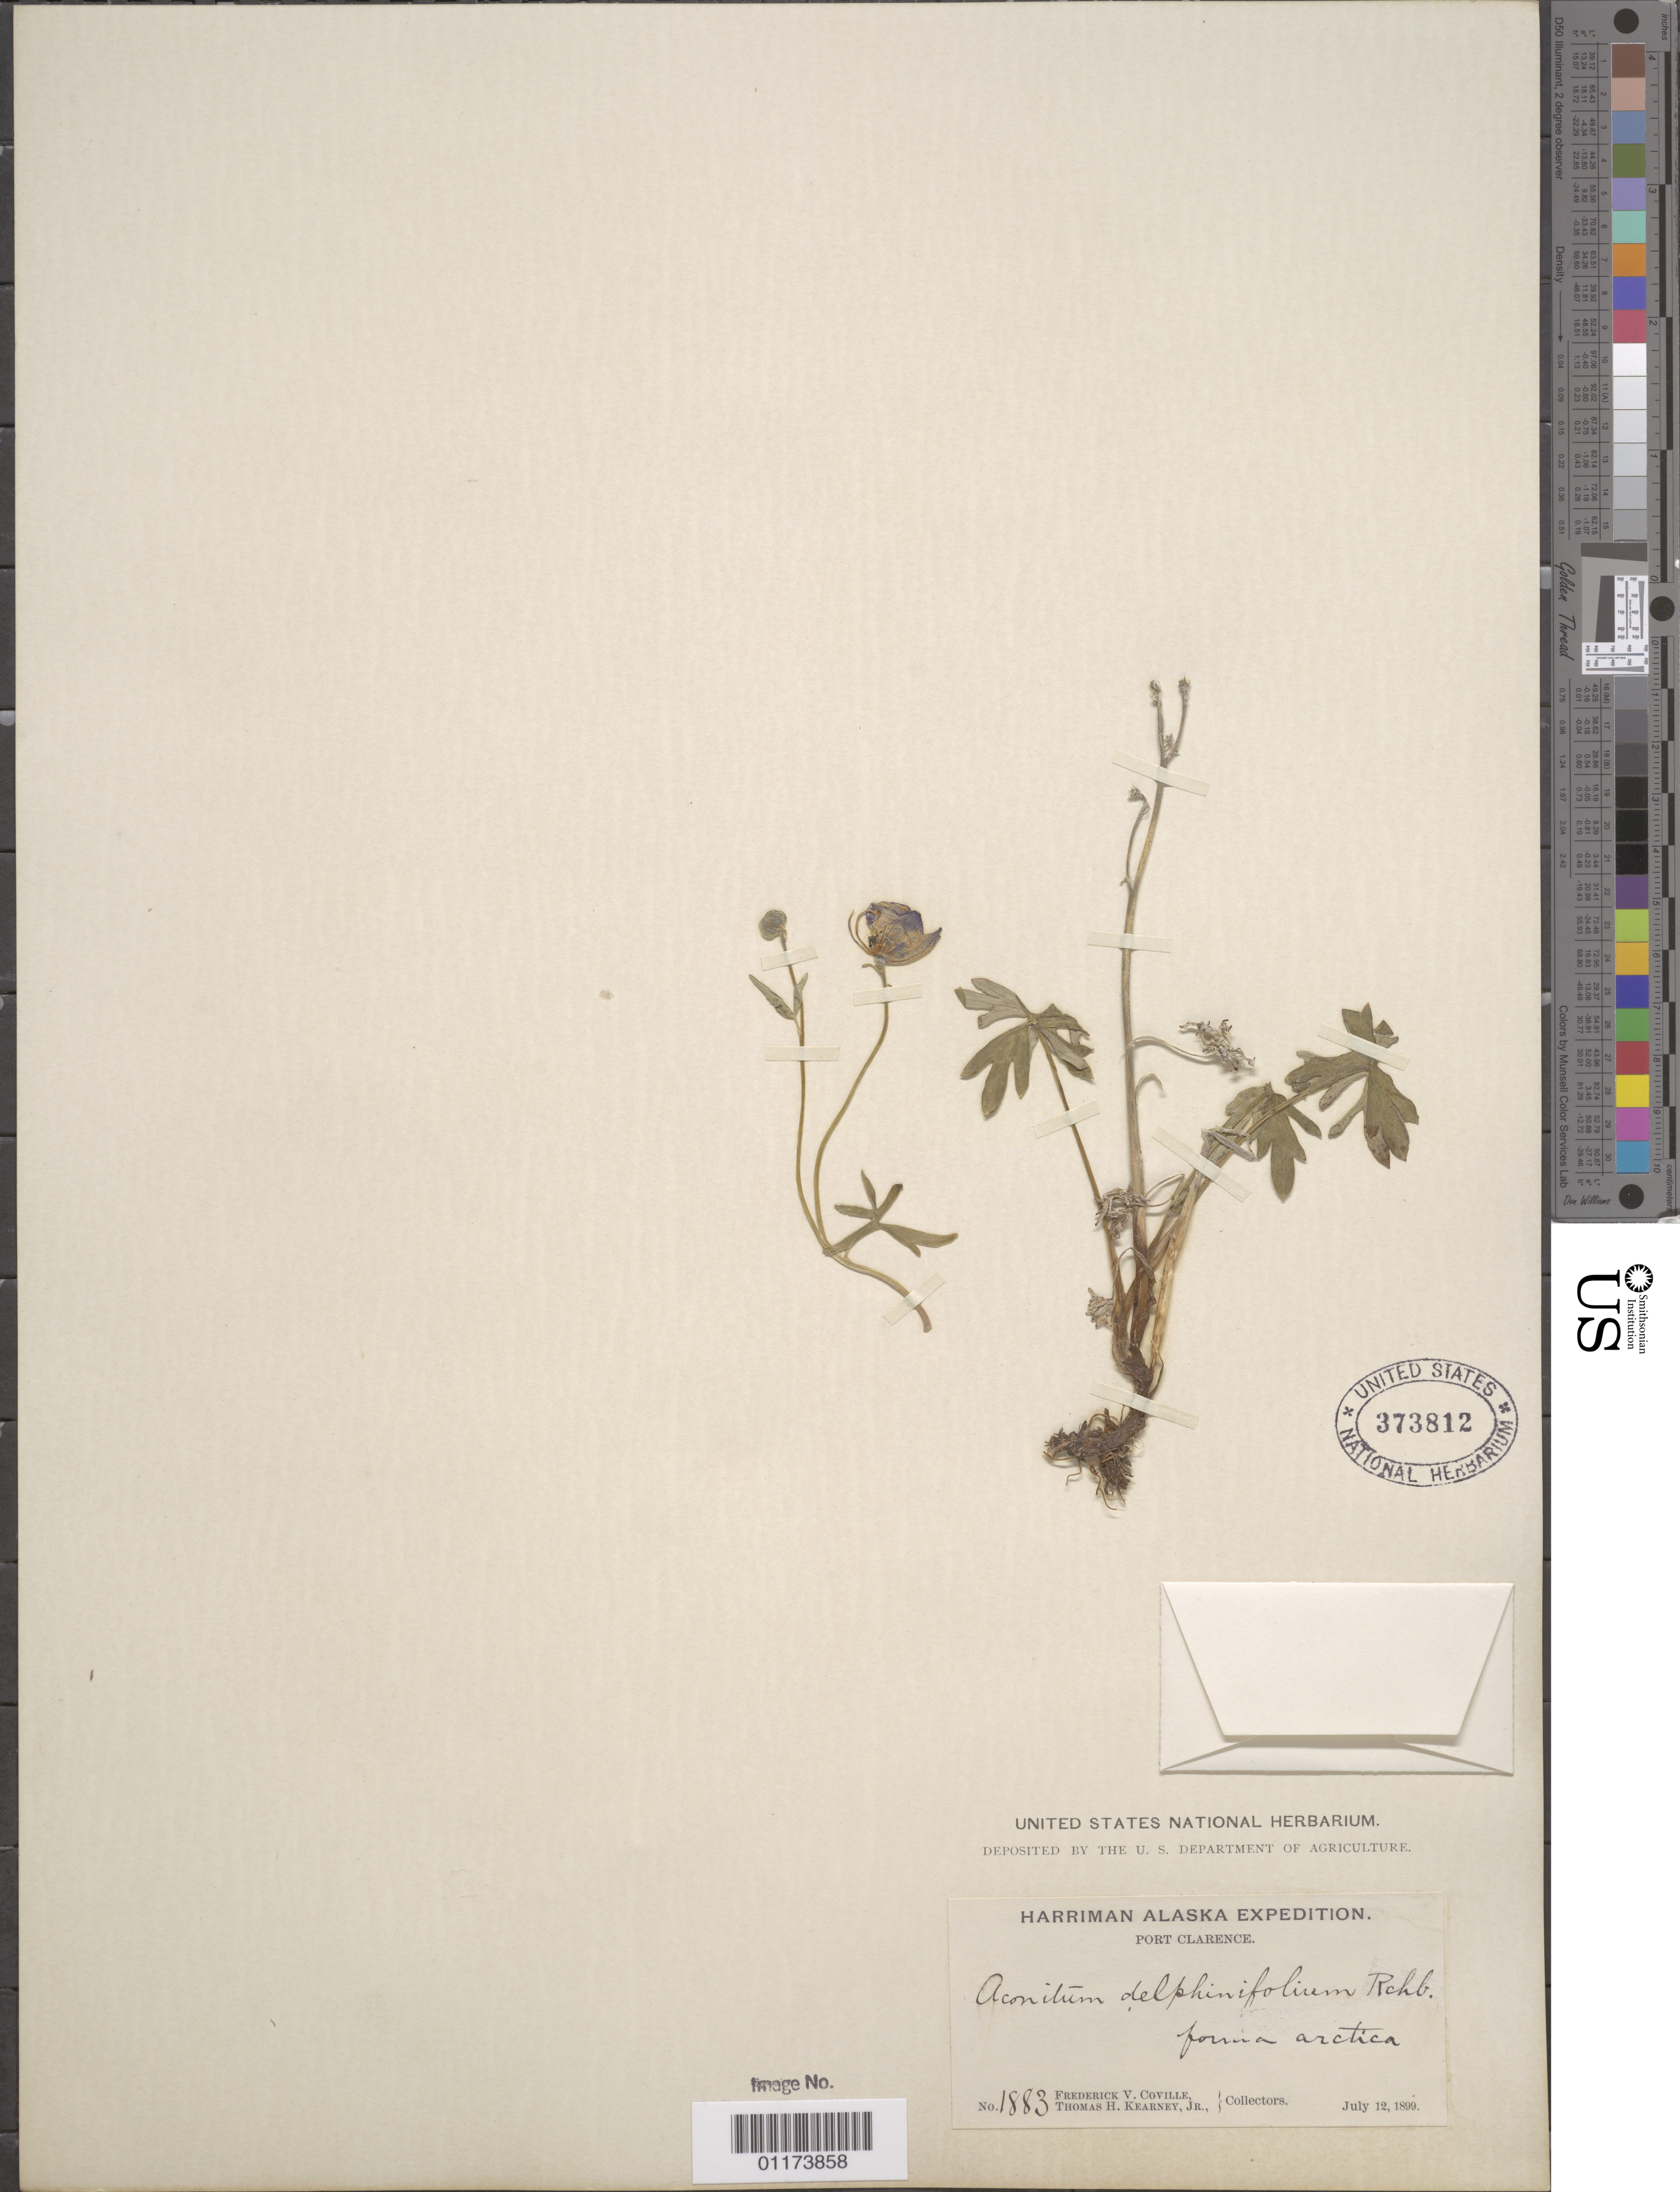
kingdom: Plantae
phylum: Tracheophyta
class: Magnoliopsida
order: Ranunculales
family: Ranunculaceae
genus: Aconitum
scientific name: Aconitum delphinifolium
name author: DC.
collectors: F. V. Coville & T. H. Kearney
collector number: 1833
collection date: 1899-07-12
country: United States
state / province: Alaska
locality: Port Clarence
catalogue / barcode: US 373812